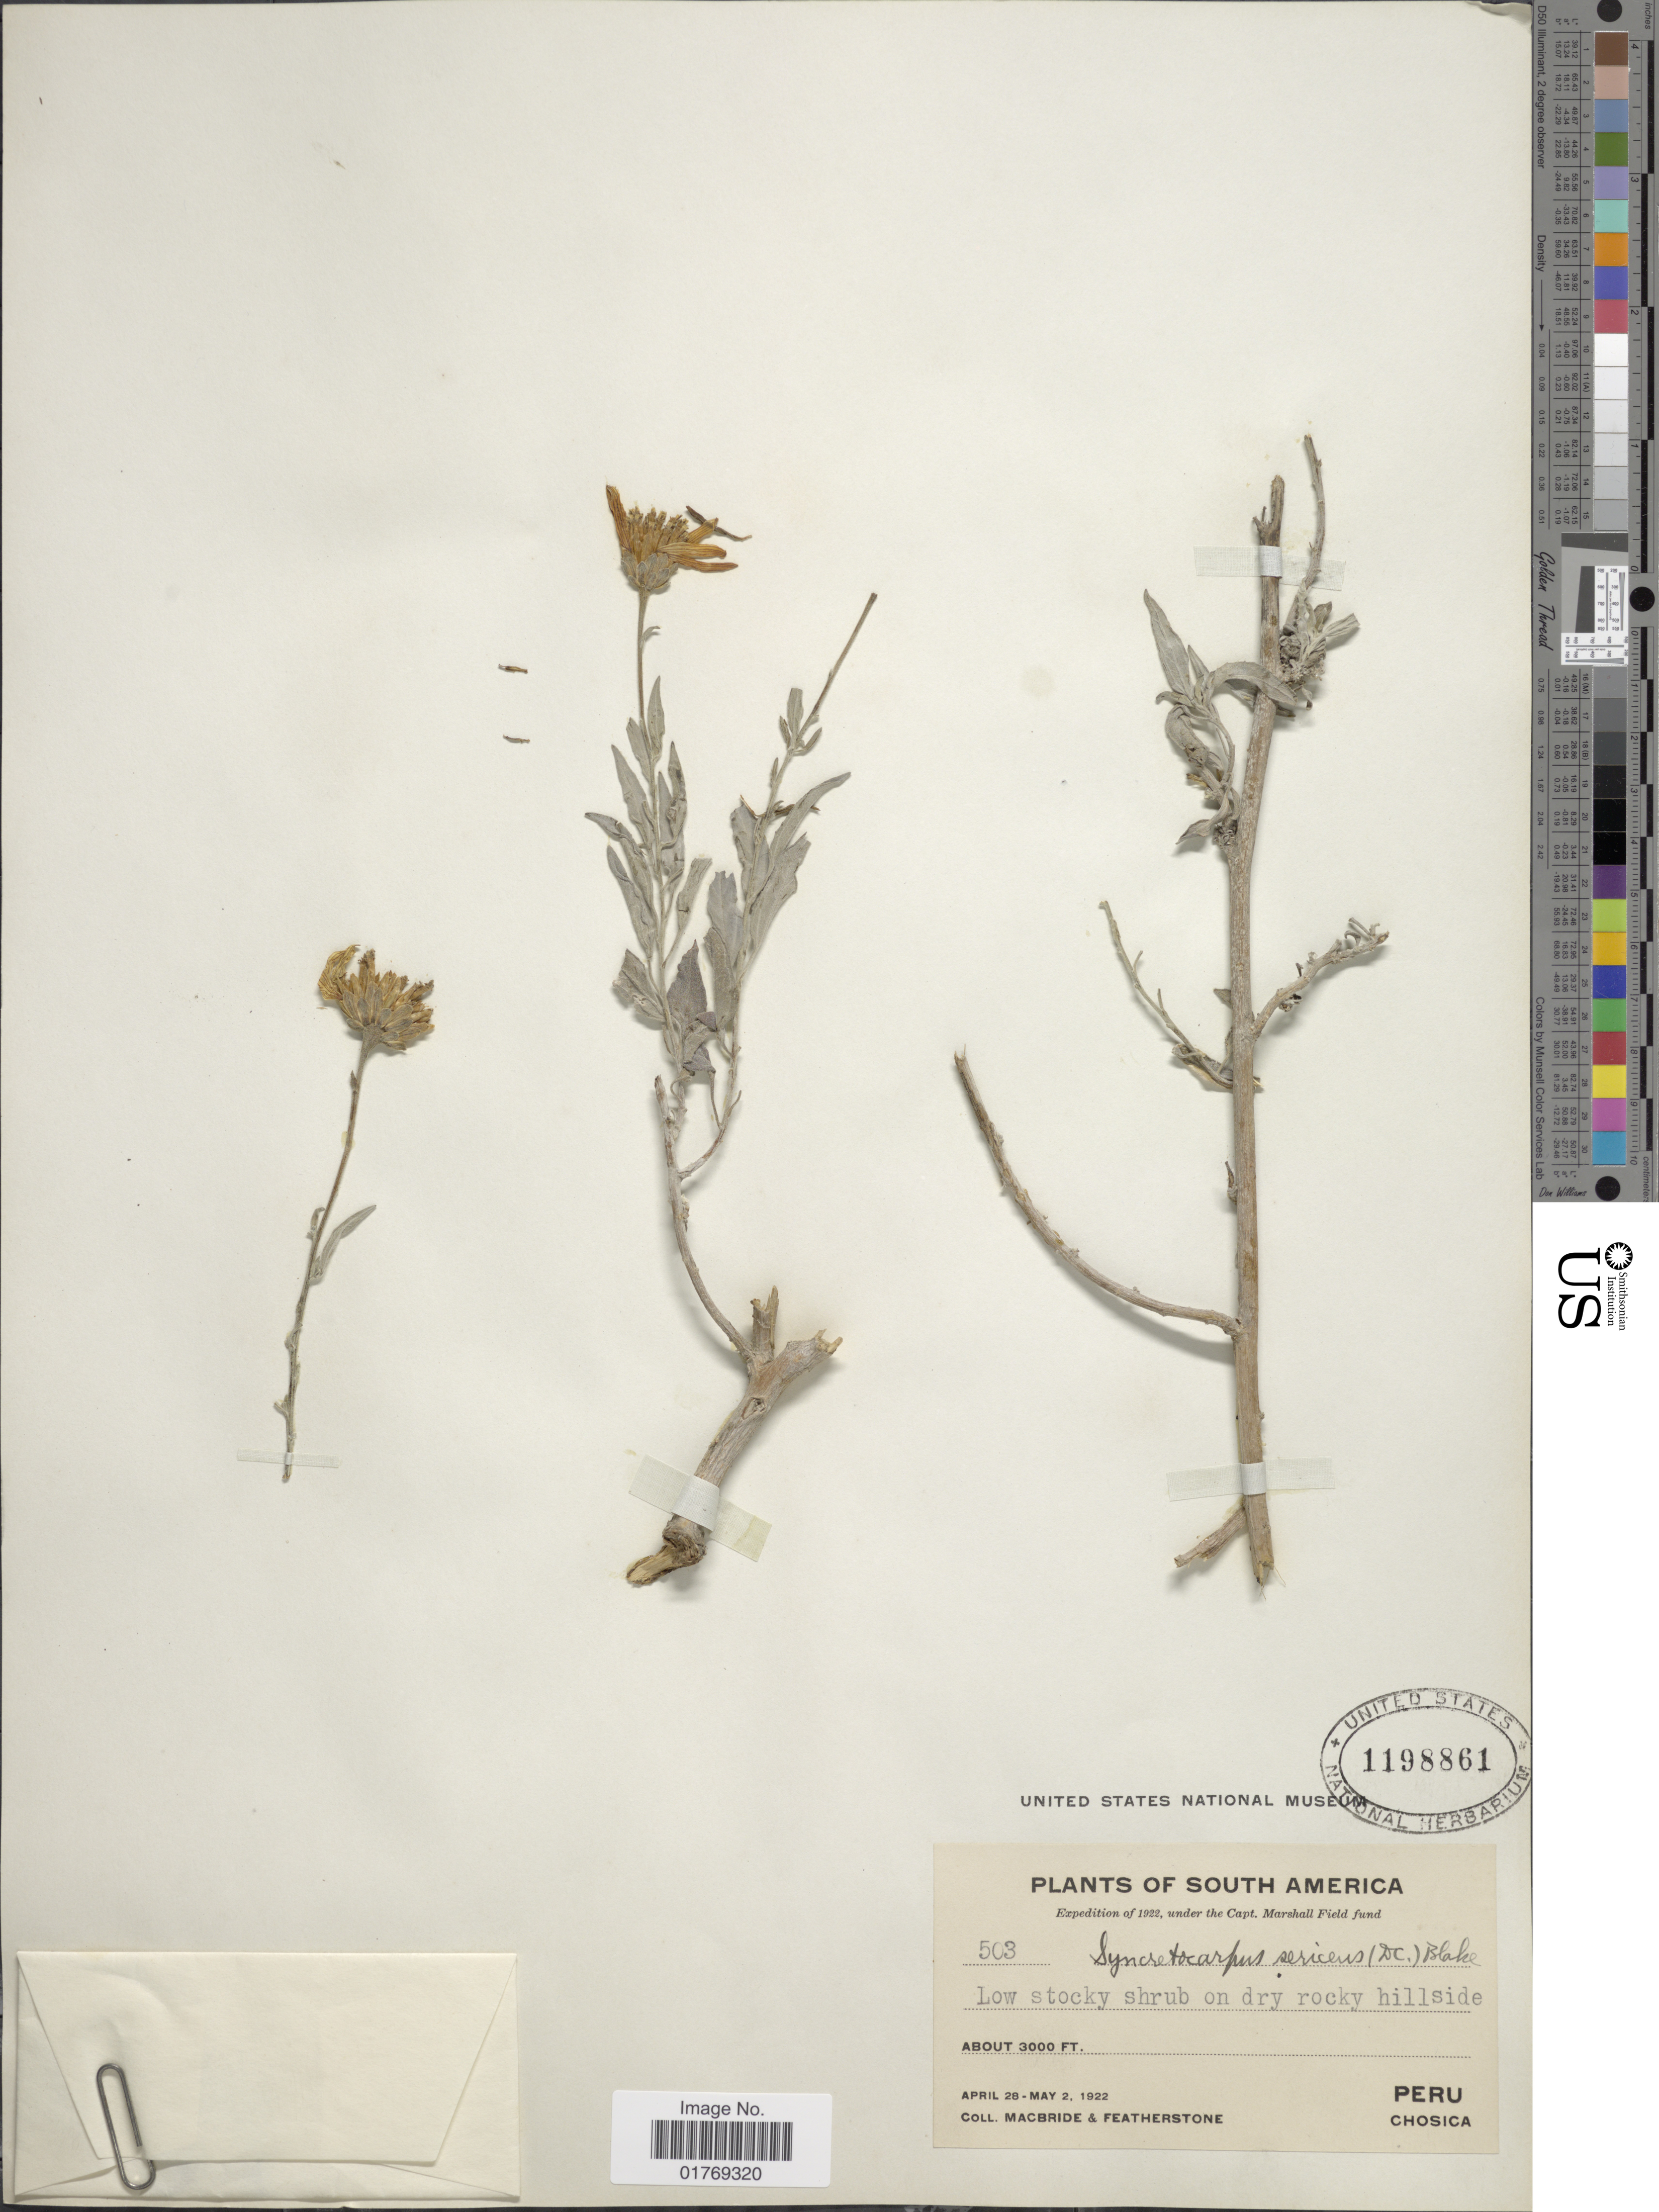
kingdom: Plantae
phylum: Tracheophyta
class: Magnoliopsida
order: Asterales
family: Asteraceae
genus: Syncretocarpus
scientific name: Syncretocarpus sericeus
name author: S.F. Blake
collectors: Macbride, -- & -. Featherstone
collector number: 503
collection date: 1922-04-28/1922-05-02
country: Peru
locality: Low stocky shrub on dry rocky hillside. Peru, Chosica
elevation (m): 914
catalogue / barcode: US 1198861